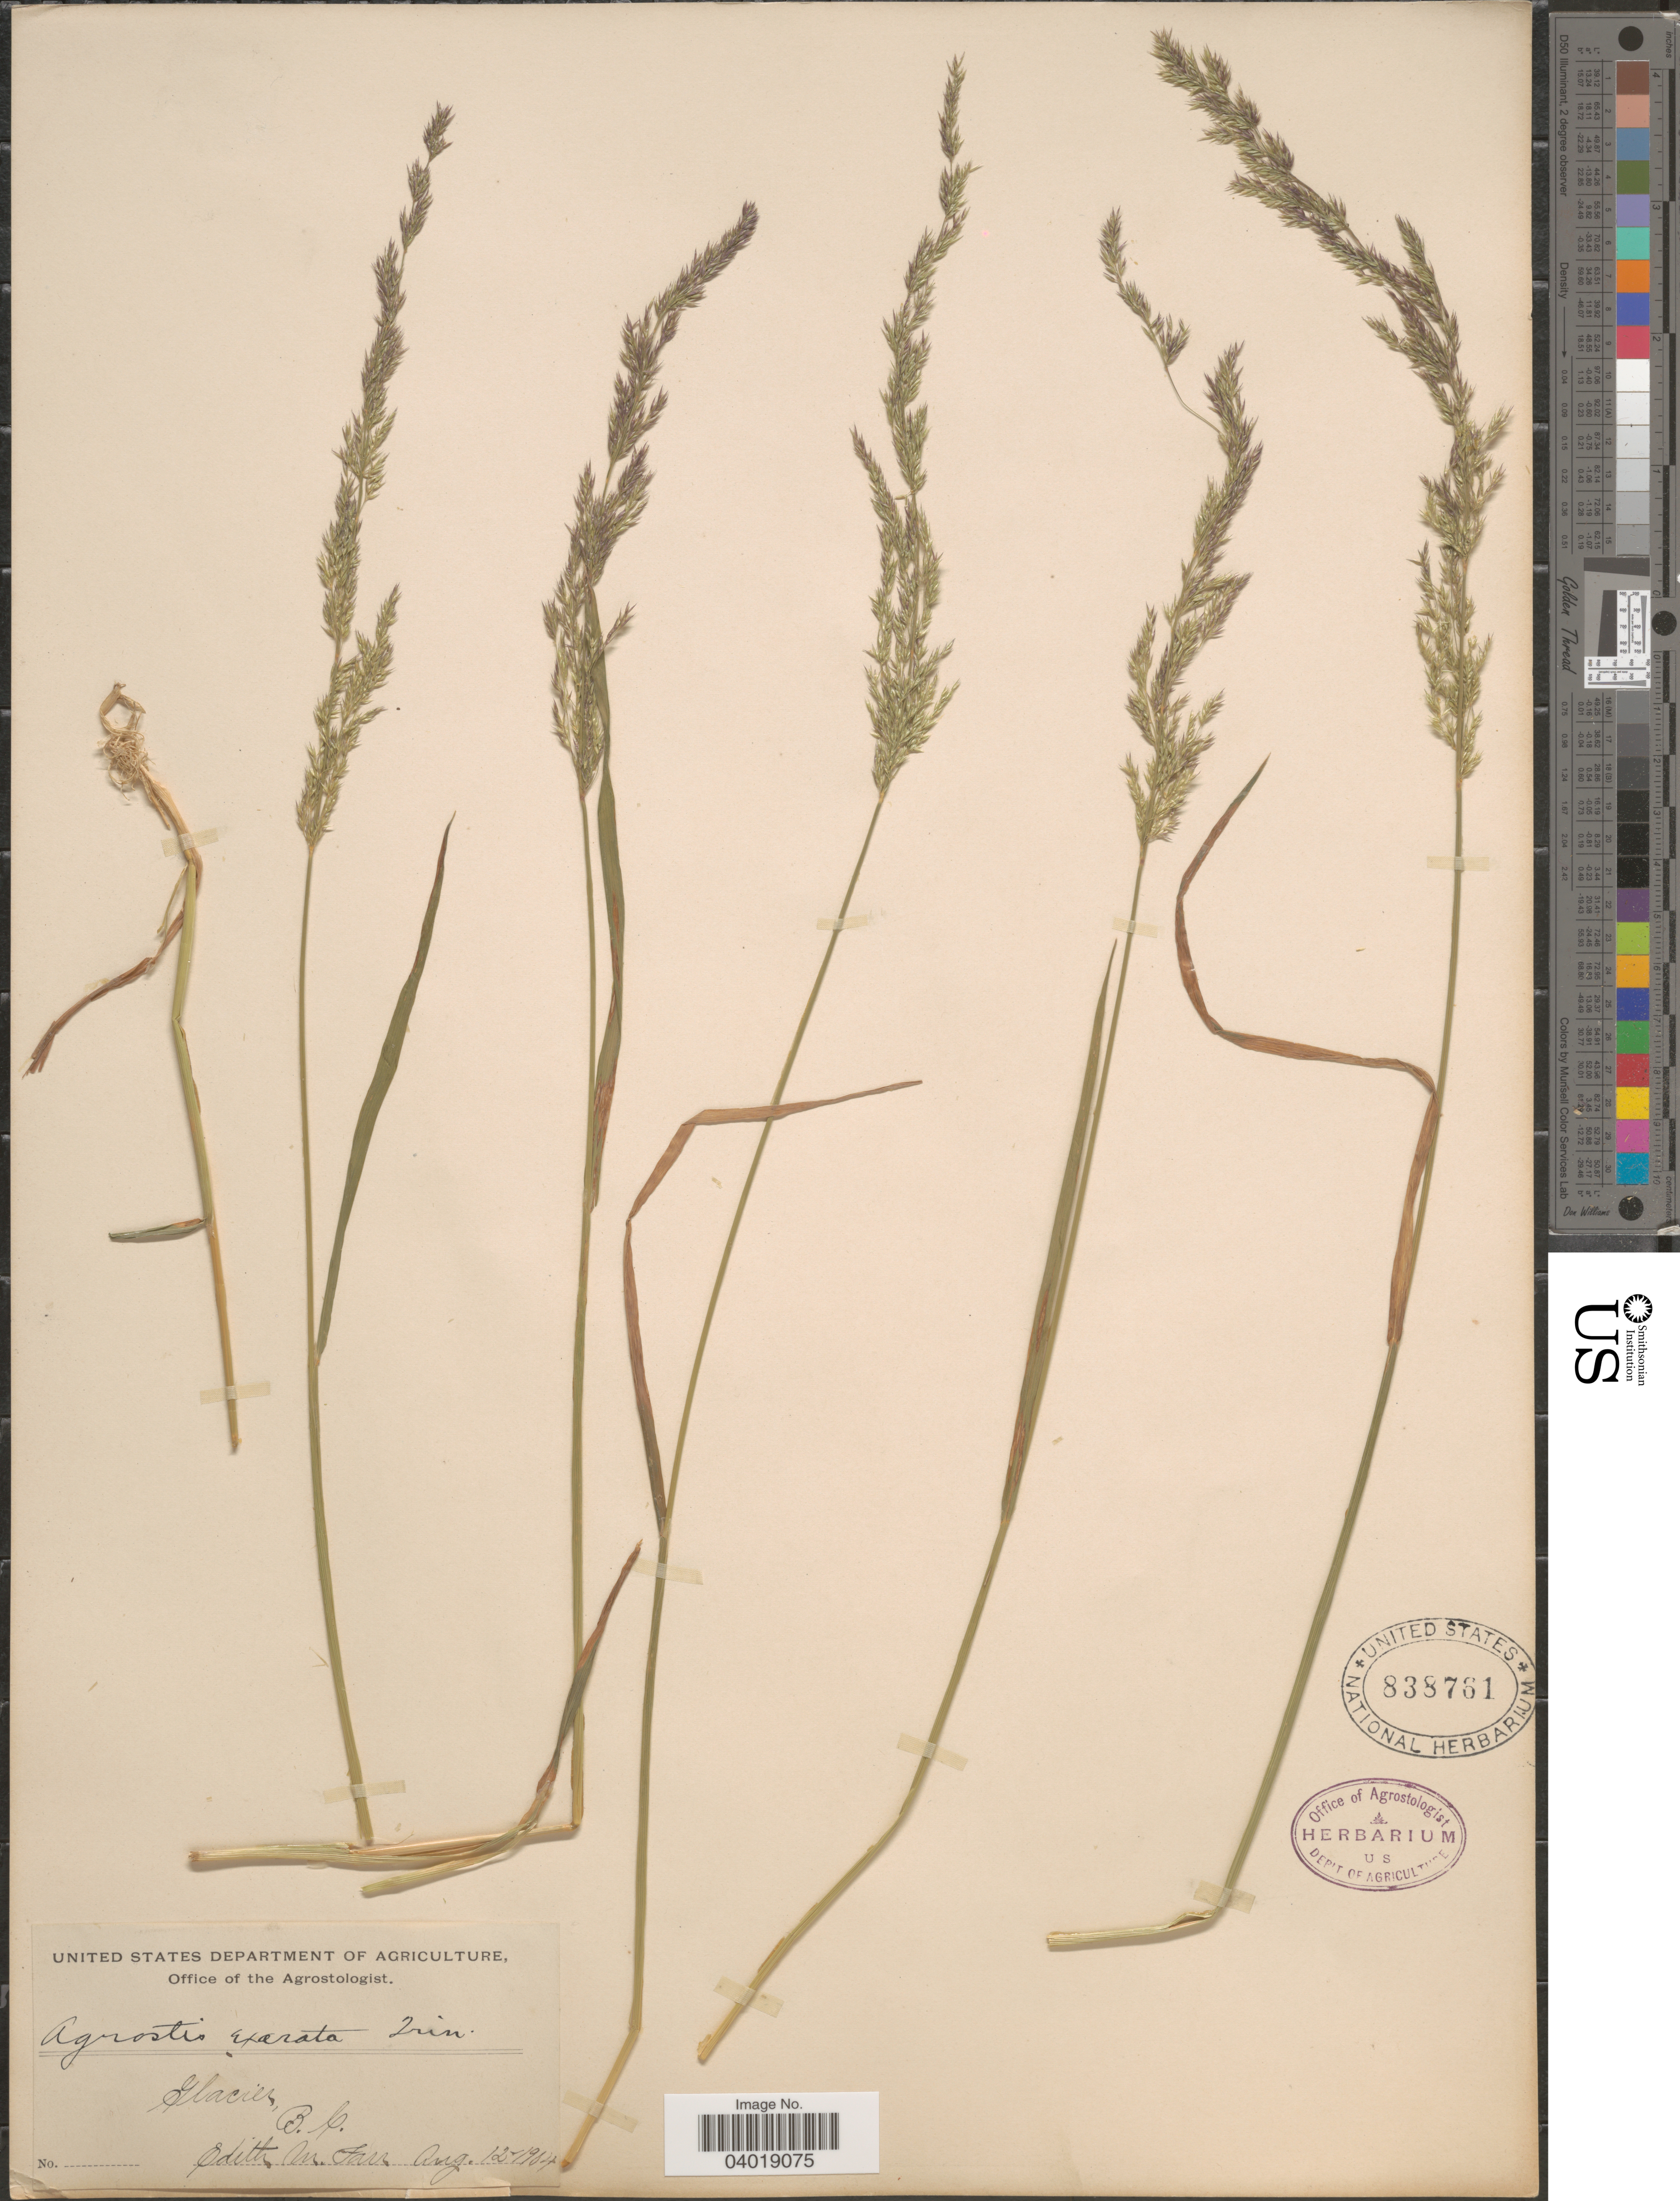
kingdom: Plantae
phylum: Tracheophyta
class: Liliopsida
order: Poales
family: Poaceae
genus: Agrostis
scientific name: Agrostis exarata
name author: Trin.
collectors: E. Farr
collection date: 1904-08-12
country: Canada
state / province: British Columbia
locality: Glacier.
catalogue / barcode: US 838761